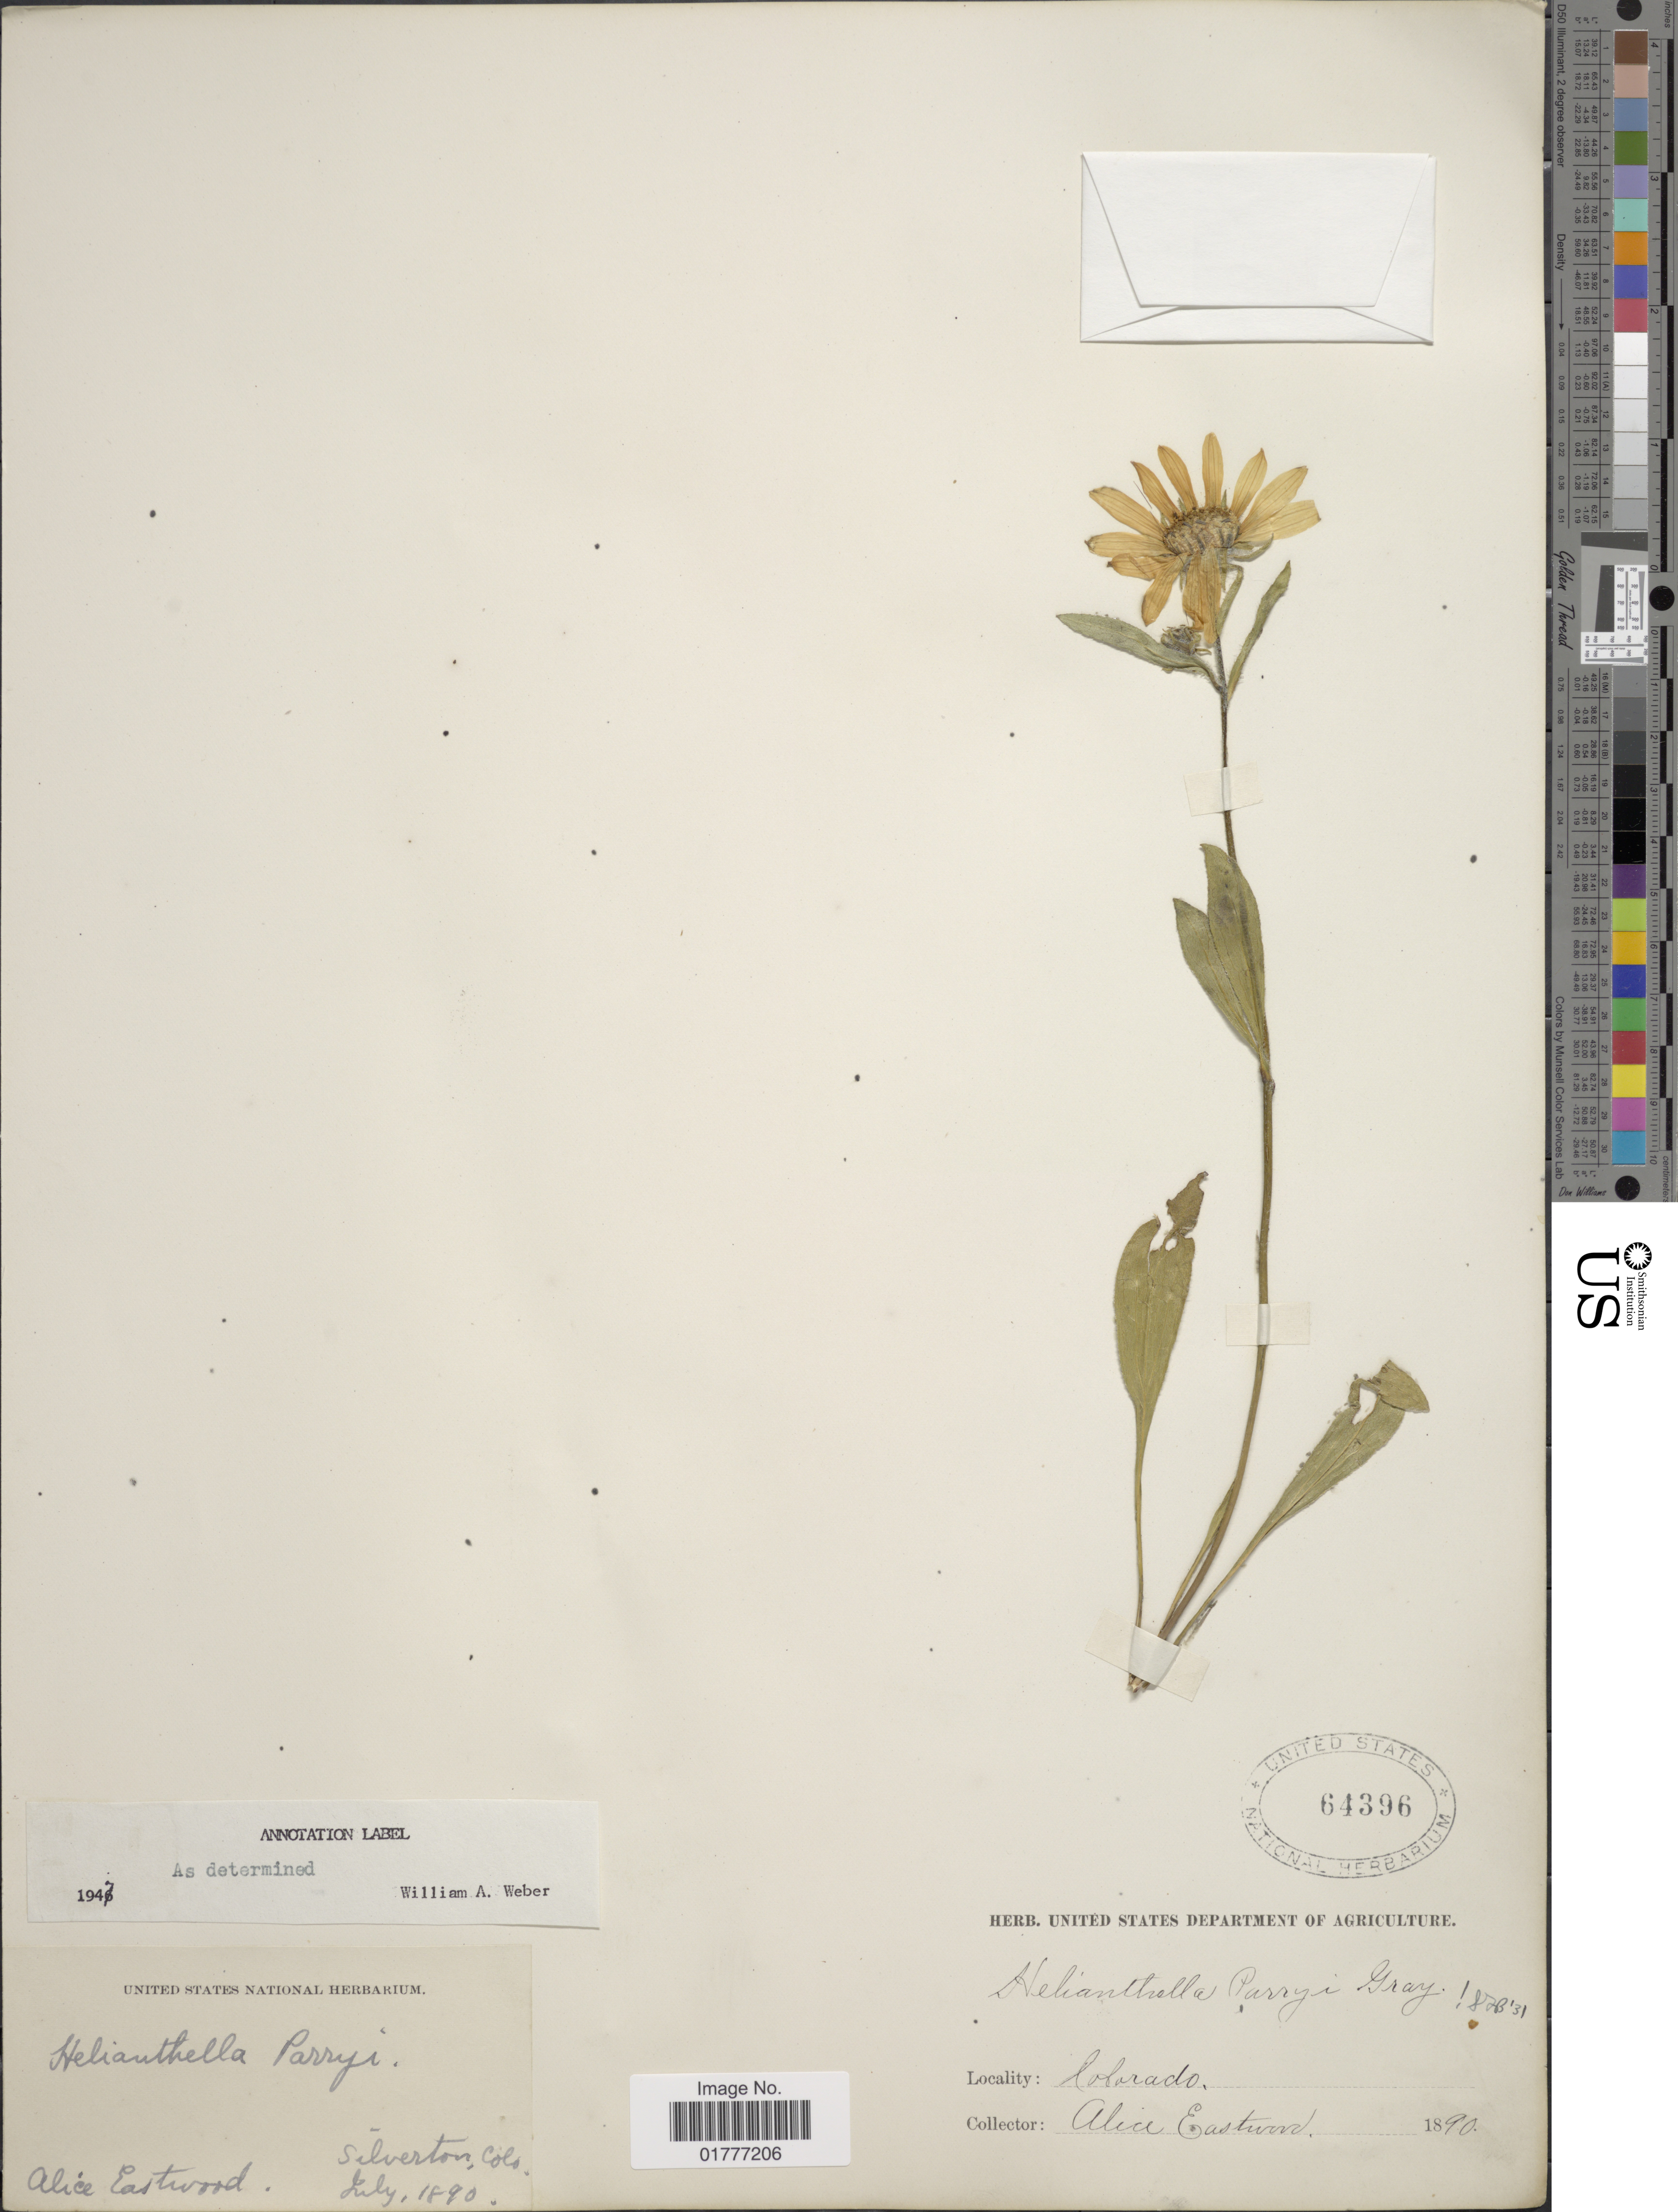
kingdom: Plantae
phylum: Tracheophyta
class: Magnoliopsida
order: Asterales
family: Asteraceae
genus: Helianthella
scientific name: Helianthella parryi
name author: A. Gray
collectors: A. Eastwood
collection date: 1890-07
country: United States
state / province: Colorado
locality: Silverton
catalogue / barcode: US 64396